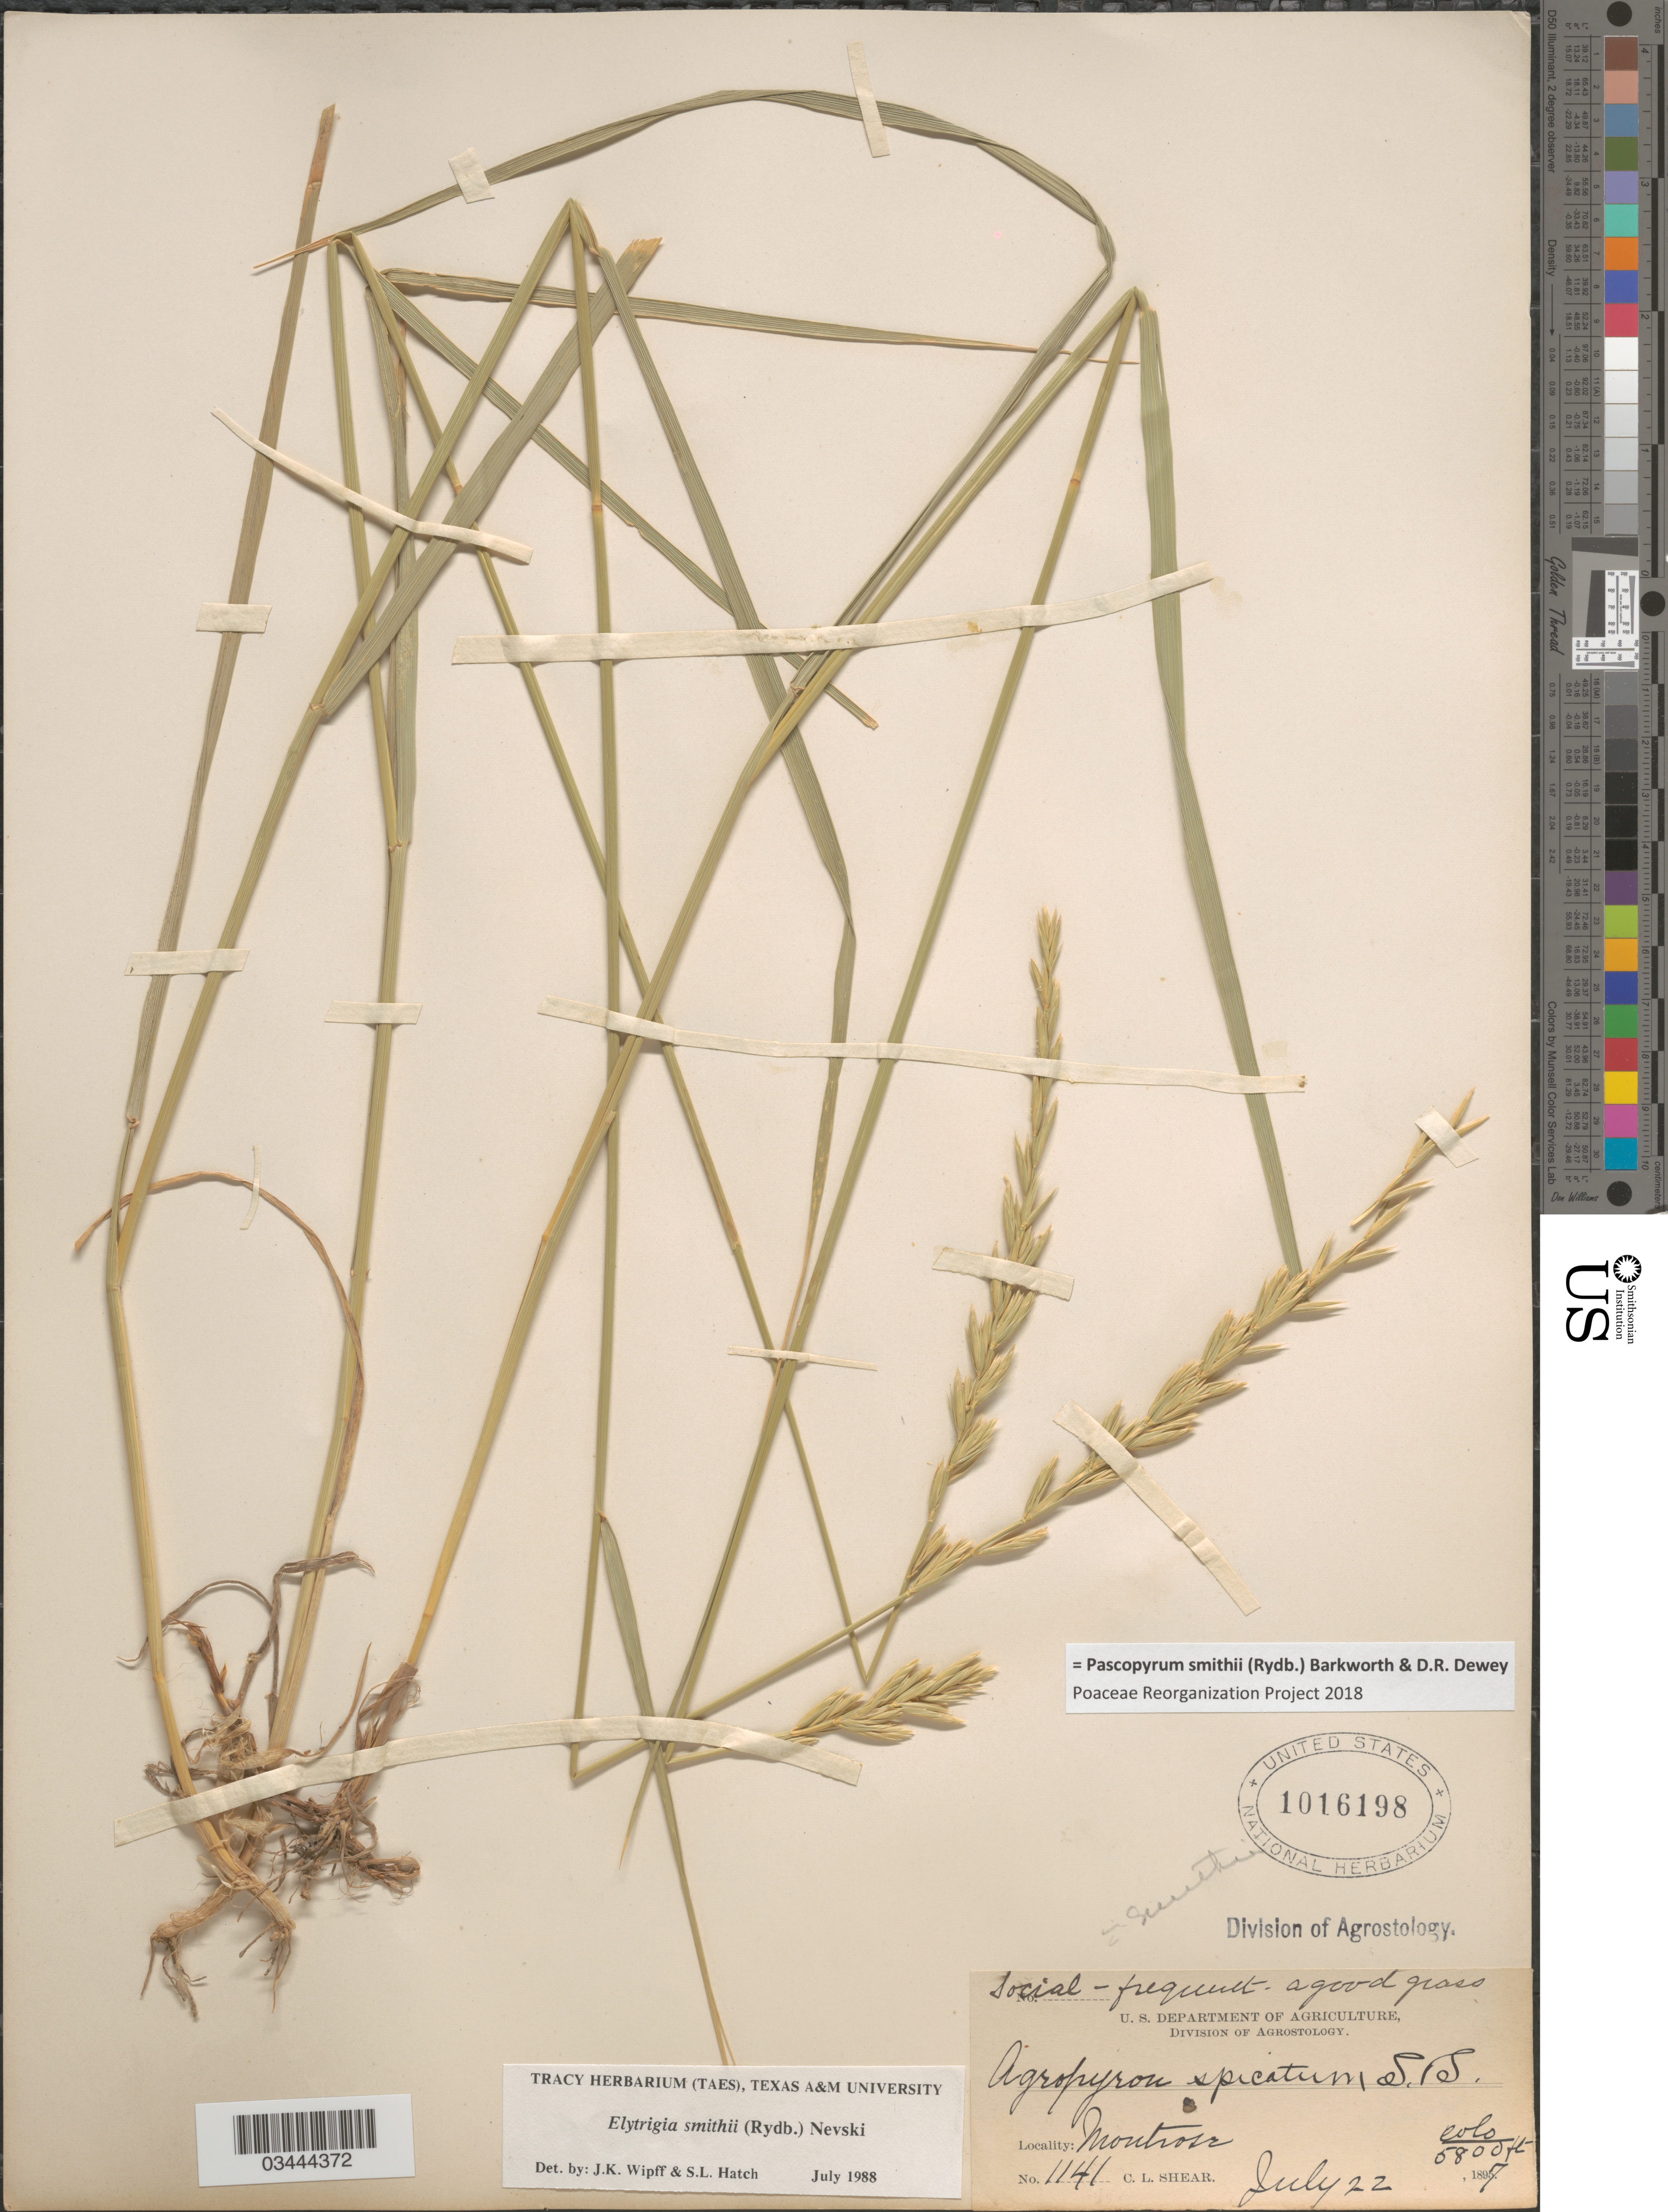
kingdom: Plantae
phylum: Tracheophyta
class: Liliopsida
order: Poales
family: Poaceae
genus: Pascopyrum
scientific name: Pascopyrum smithii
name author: (Rydb.) Barkworth & Dewey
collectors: C. L. Shear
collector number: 1141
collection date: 1897-07-22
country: United States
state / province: Colorado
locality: Montrose.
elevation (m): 1768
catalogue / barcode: US 1016198